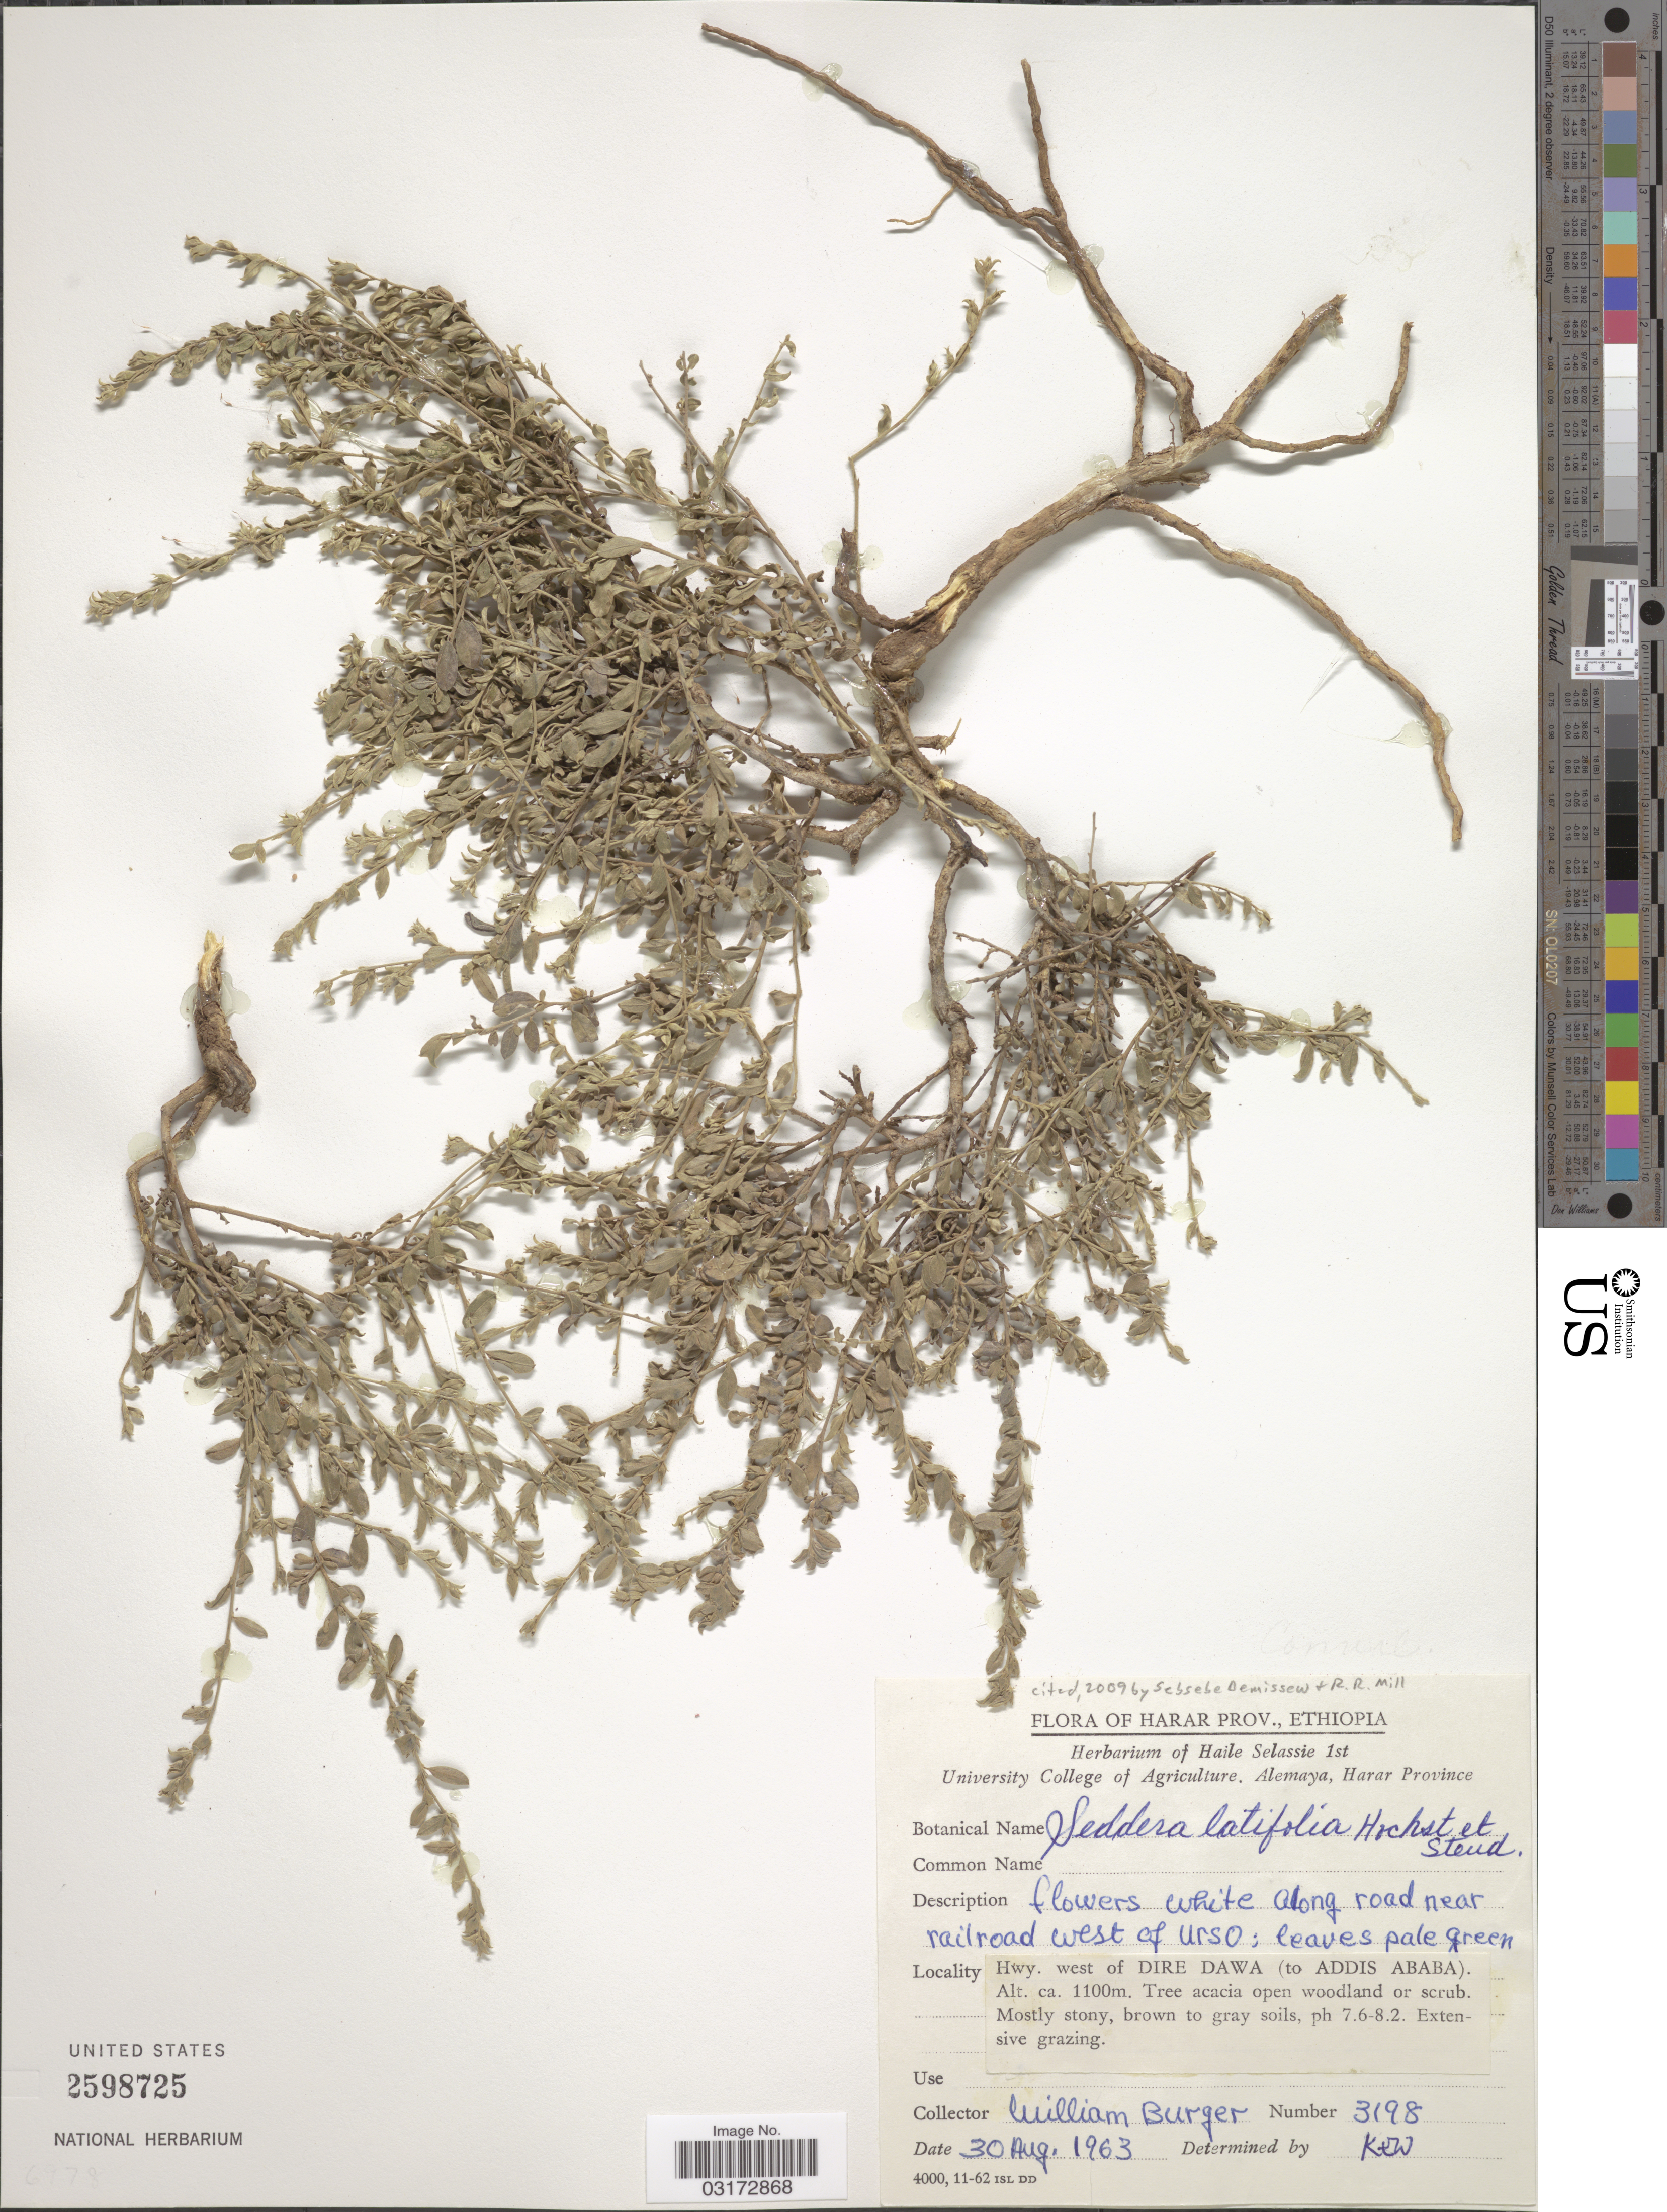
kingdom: Plantae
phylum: Tracheophyta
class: Magnoliopsida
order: Solanales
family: Convolvulaceae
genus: Seddera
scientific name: Seddera latifolia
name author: Hochst. & Steud.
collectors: W. Burger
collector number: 3198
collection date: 1963-08-30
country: Ethiopia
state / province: Dire Dawa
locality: Harar Prov., along road near railroad west of Urso, Hwy. west of Dire Dawa (to Addis Ababa).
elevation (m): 1100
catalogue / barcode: US 2598725